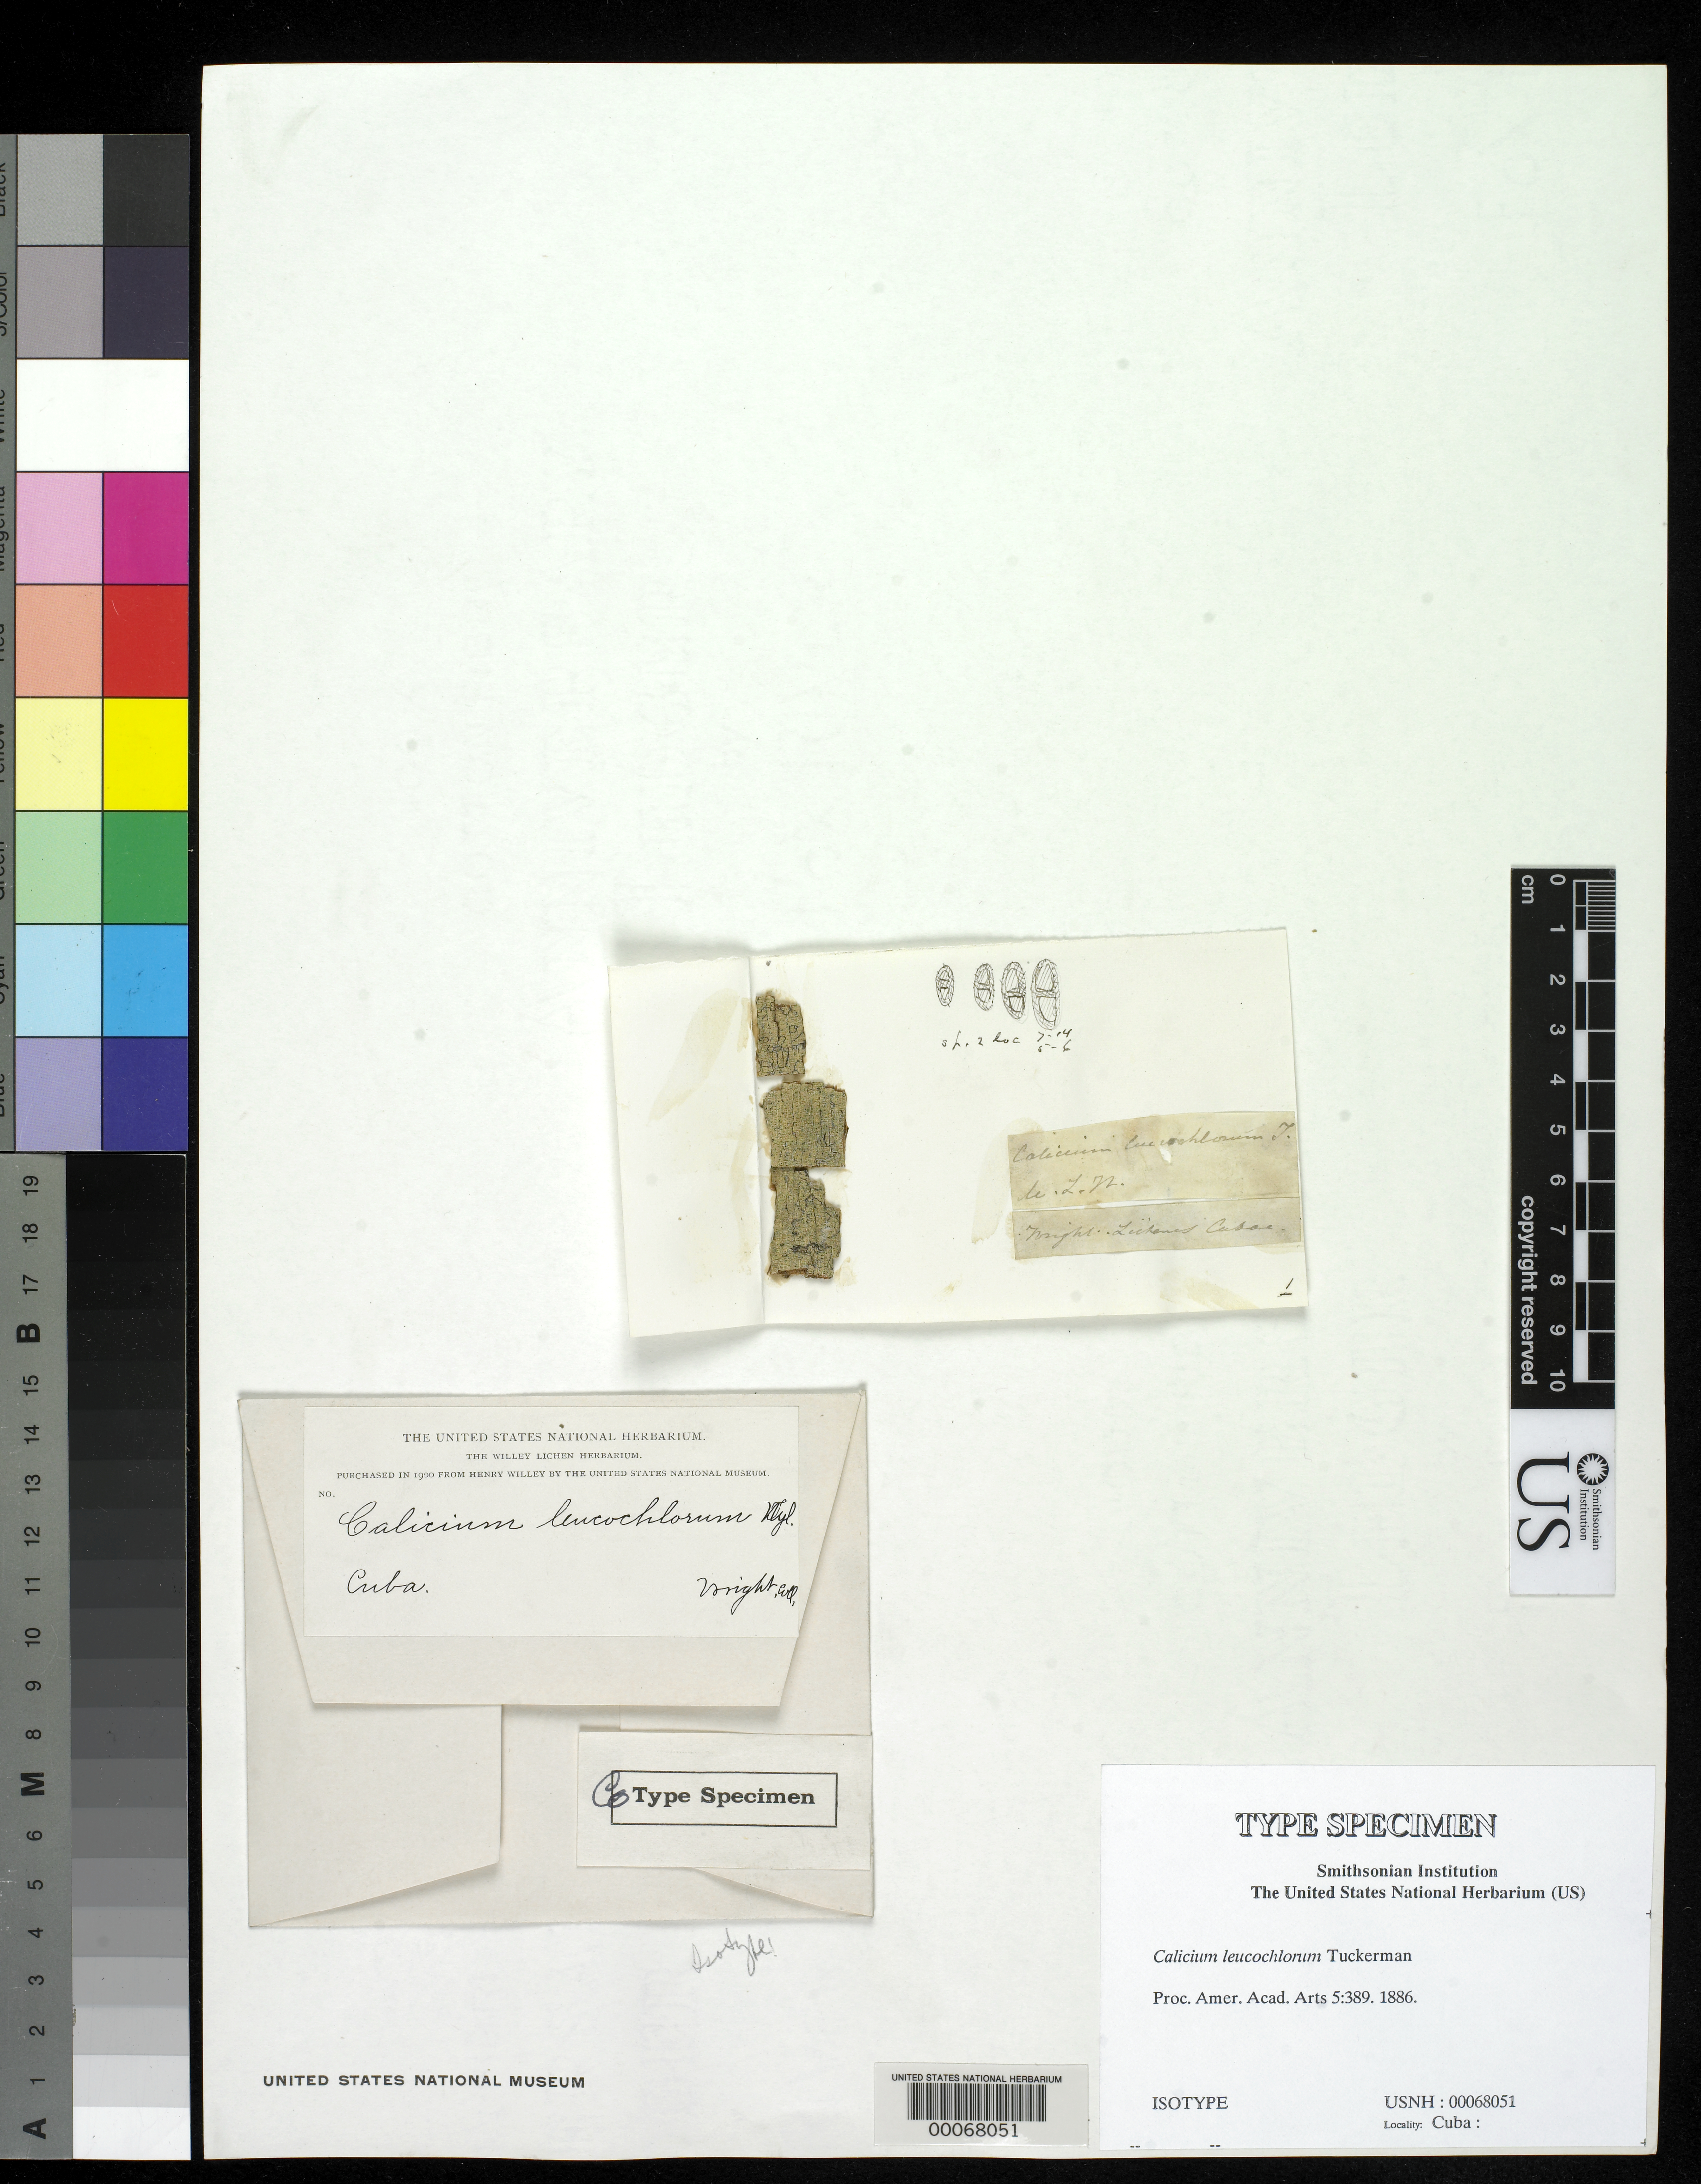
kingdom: Fungi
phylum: Ascomycota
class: Lecanoromycetes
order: Caliciales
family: Caliciaceae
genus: Calicium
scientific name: Calicium leucochlorum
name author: Tuck.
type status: Isotype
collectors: C. Wright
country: Cuba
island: Greater Antilles